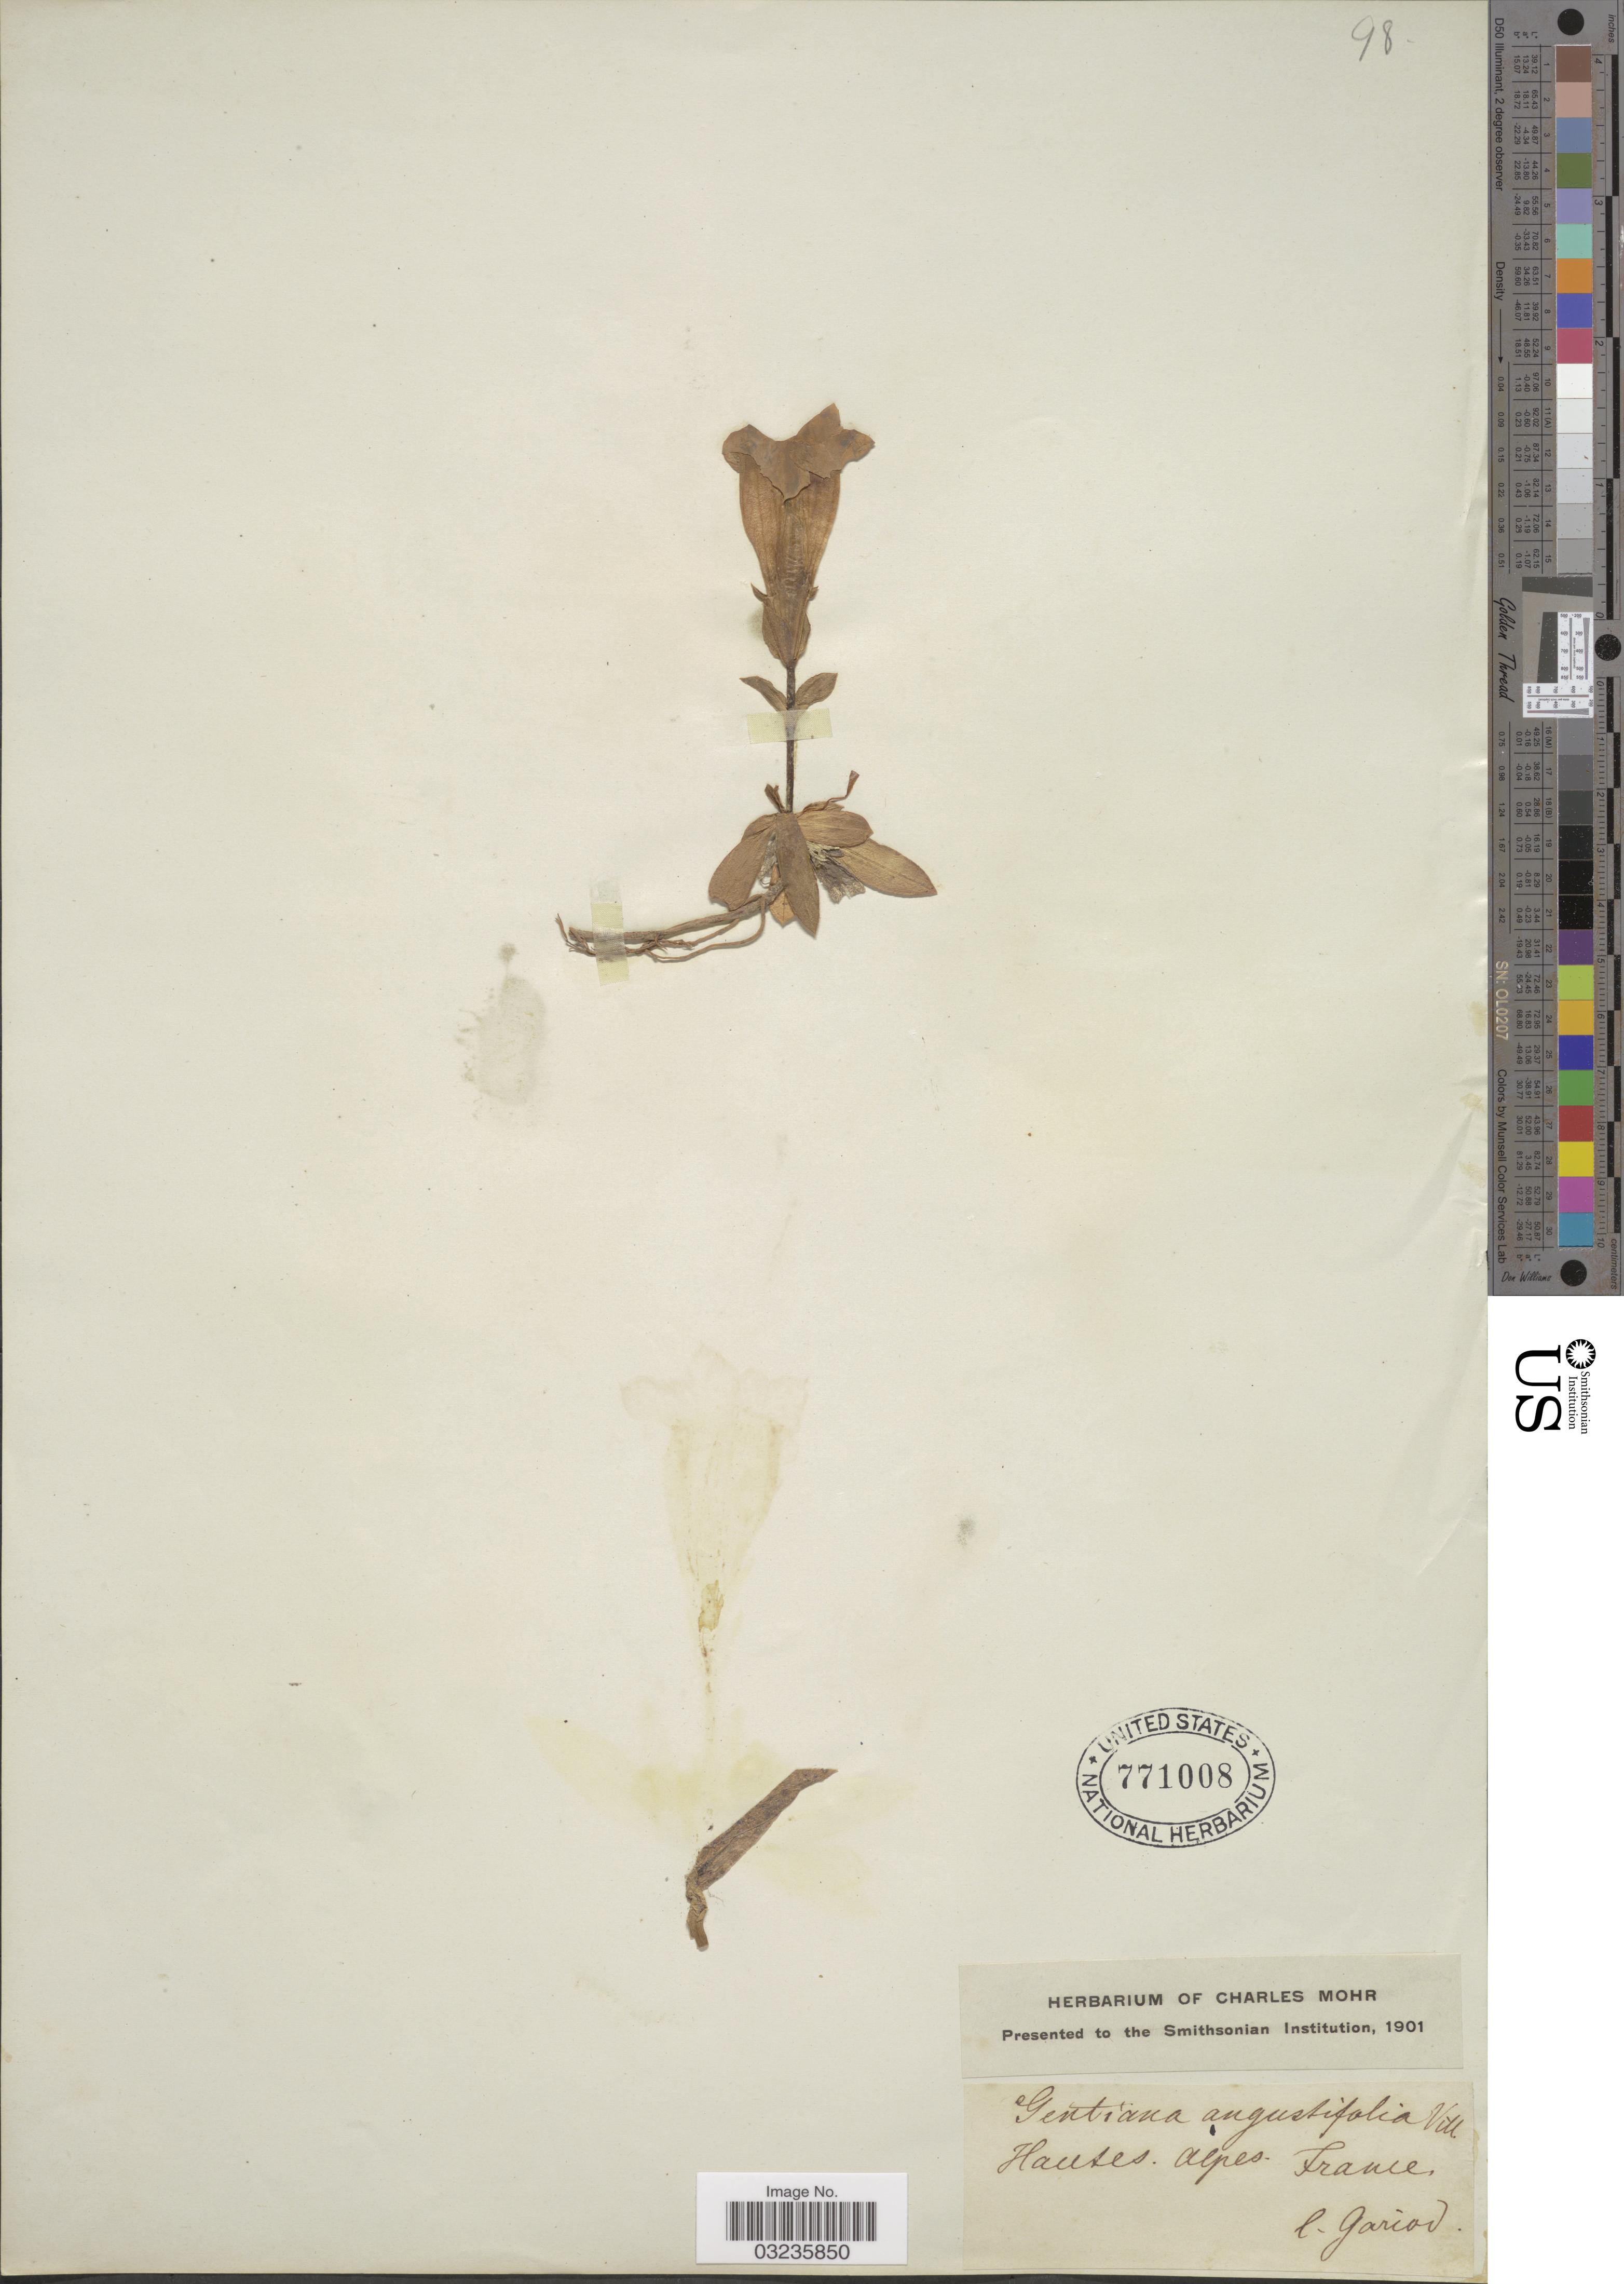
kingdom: Plantae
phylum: Tracheophyta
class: Magnoliopsida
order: Gentianales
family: Gentianaceae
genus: Gentiana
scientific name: Gentiana angulosa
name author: M. Bieb.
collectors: Gariod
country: France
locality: Hautes Alpes.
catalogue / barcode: US 771008